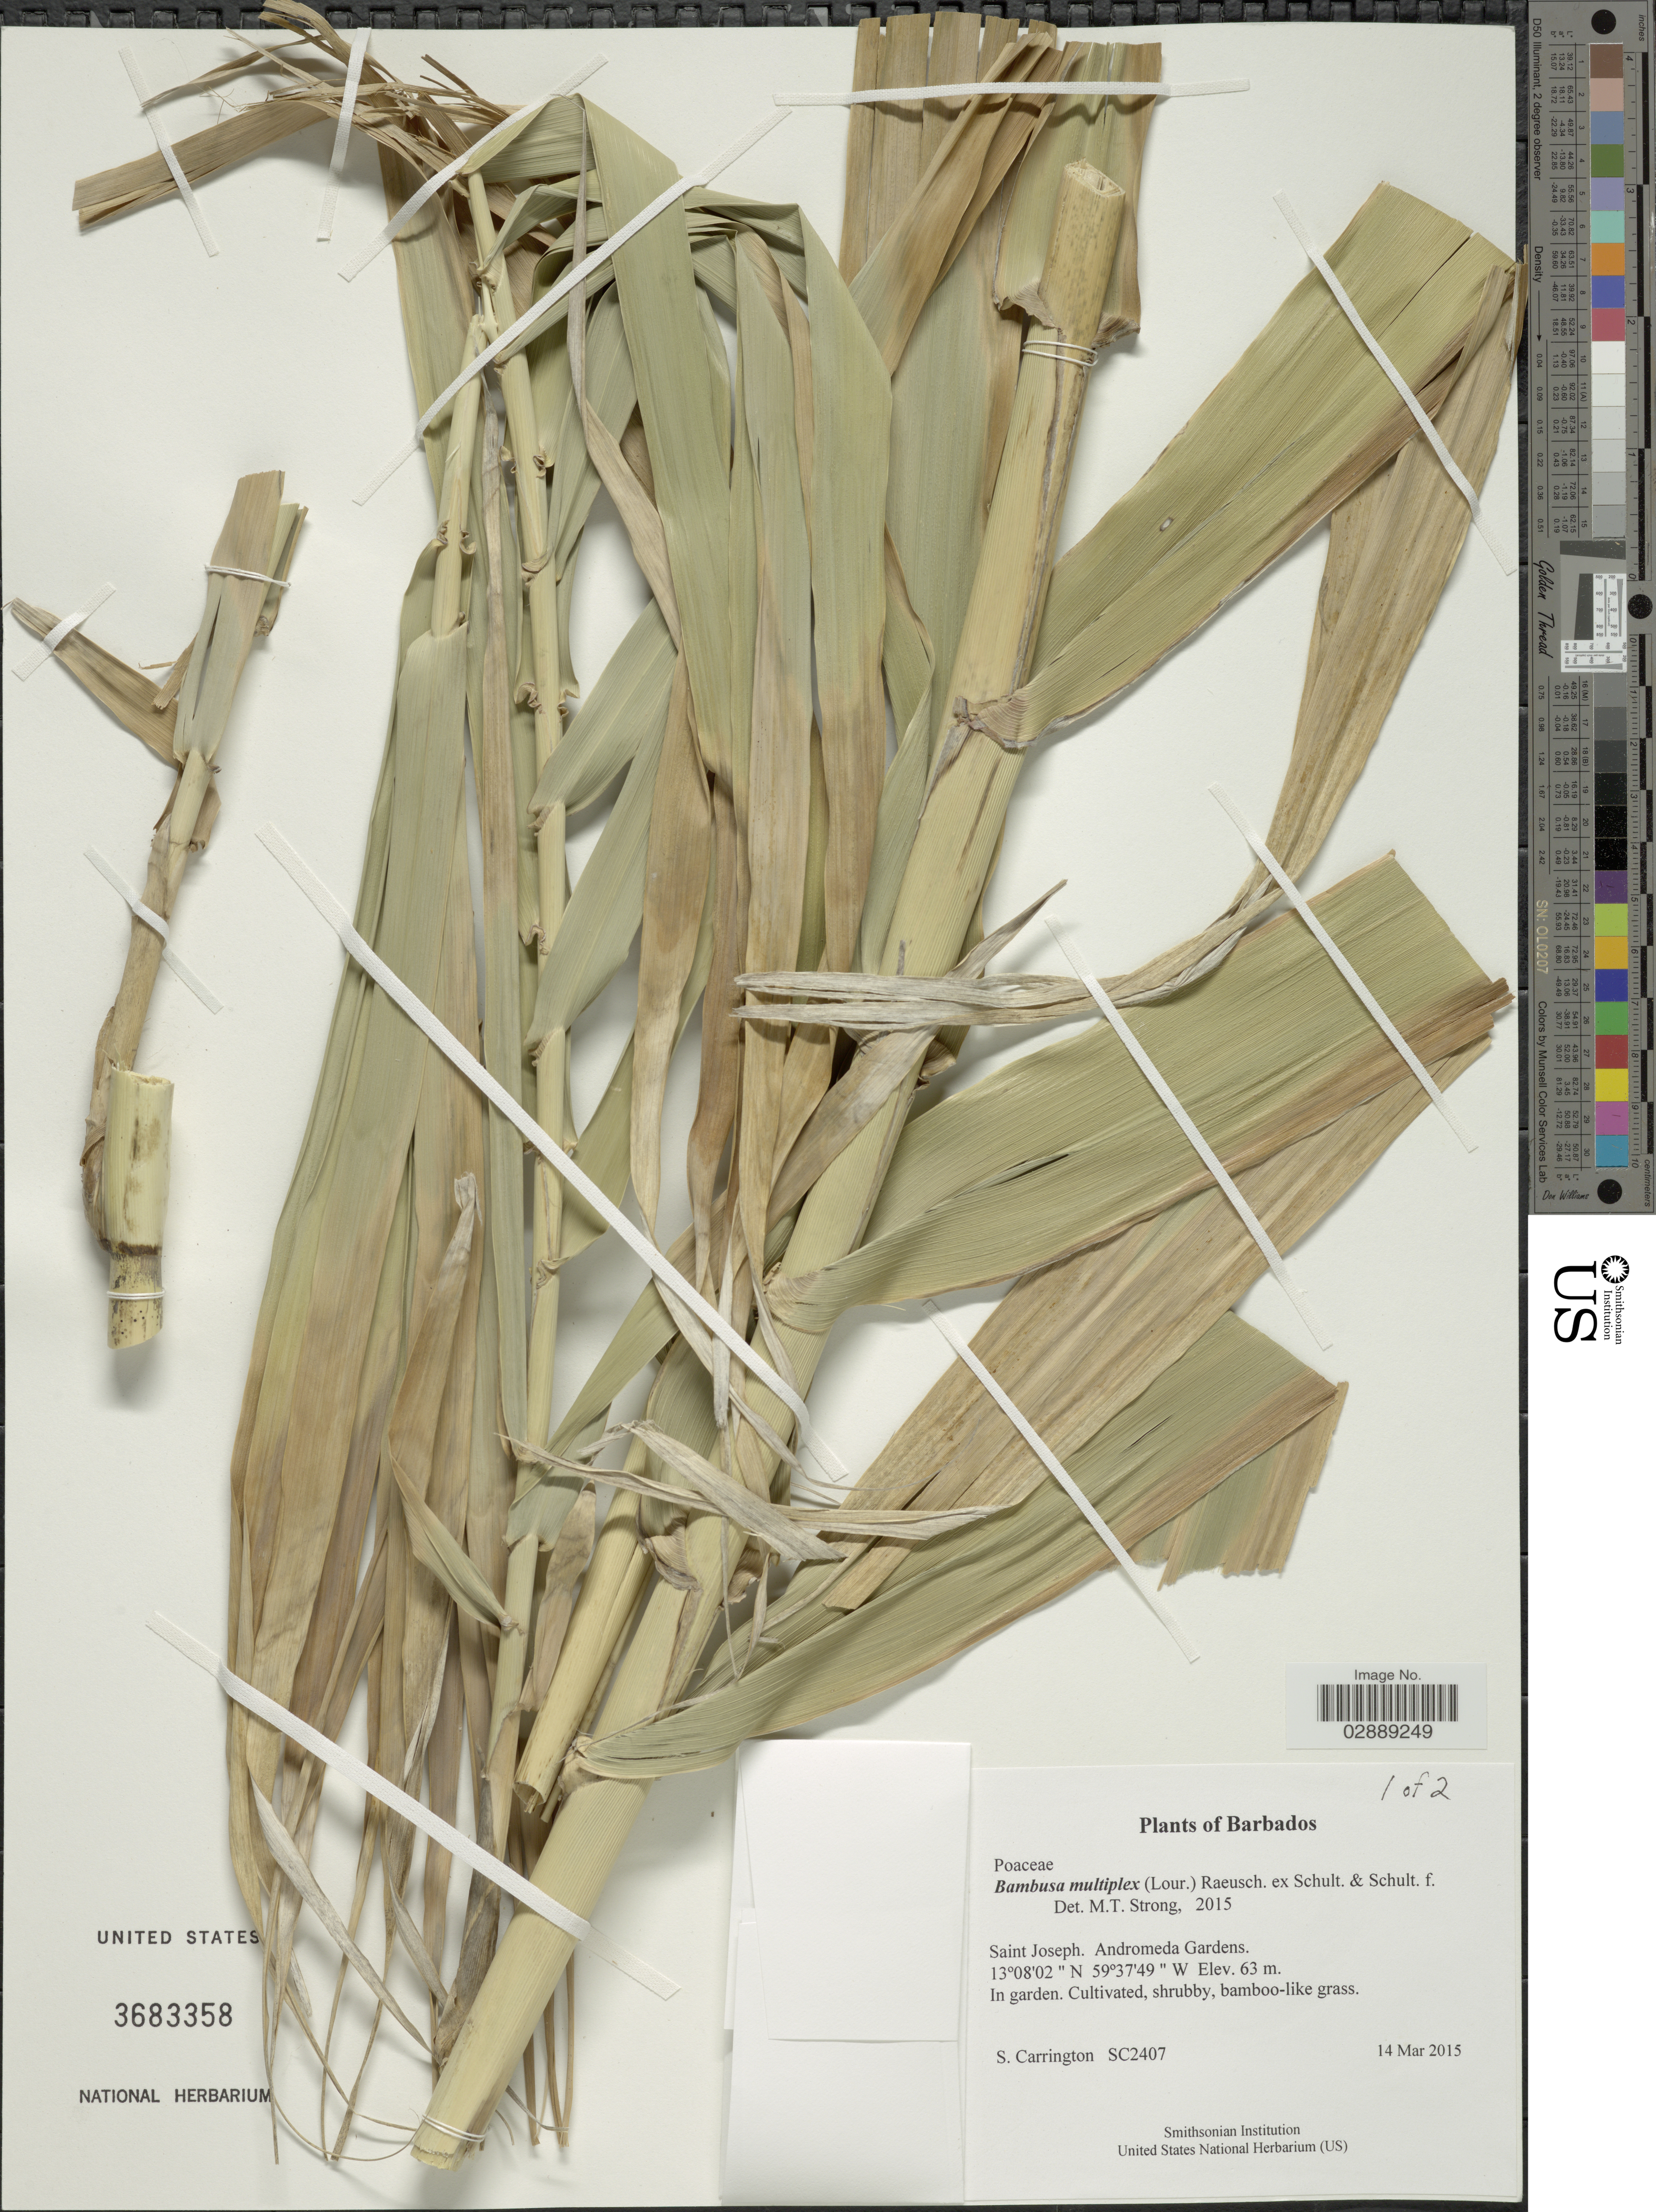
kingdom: Plantae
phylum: Tracheophyta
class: Liliopsida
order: Poales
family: Poaceae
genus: Bambusa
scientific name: Bambusa multiplex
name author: (Lour.) Raeusch. ex Schult. & Schult. f.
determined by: Strong, M. T., (US), Smithsonian Institution - National Museum of Natural History (UNITED STATES)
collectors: C. M. S. Carrington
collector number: SC2407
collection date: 2015-03-14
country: Barbados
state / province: Saint Joseph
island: Barbados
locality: Andromeda Gardens, St Joseph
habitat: in garden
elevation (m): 63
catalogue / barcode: US 3683358